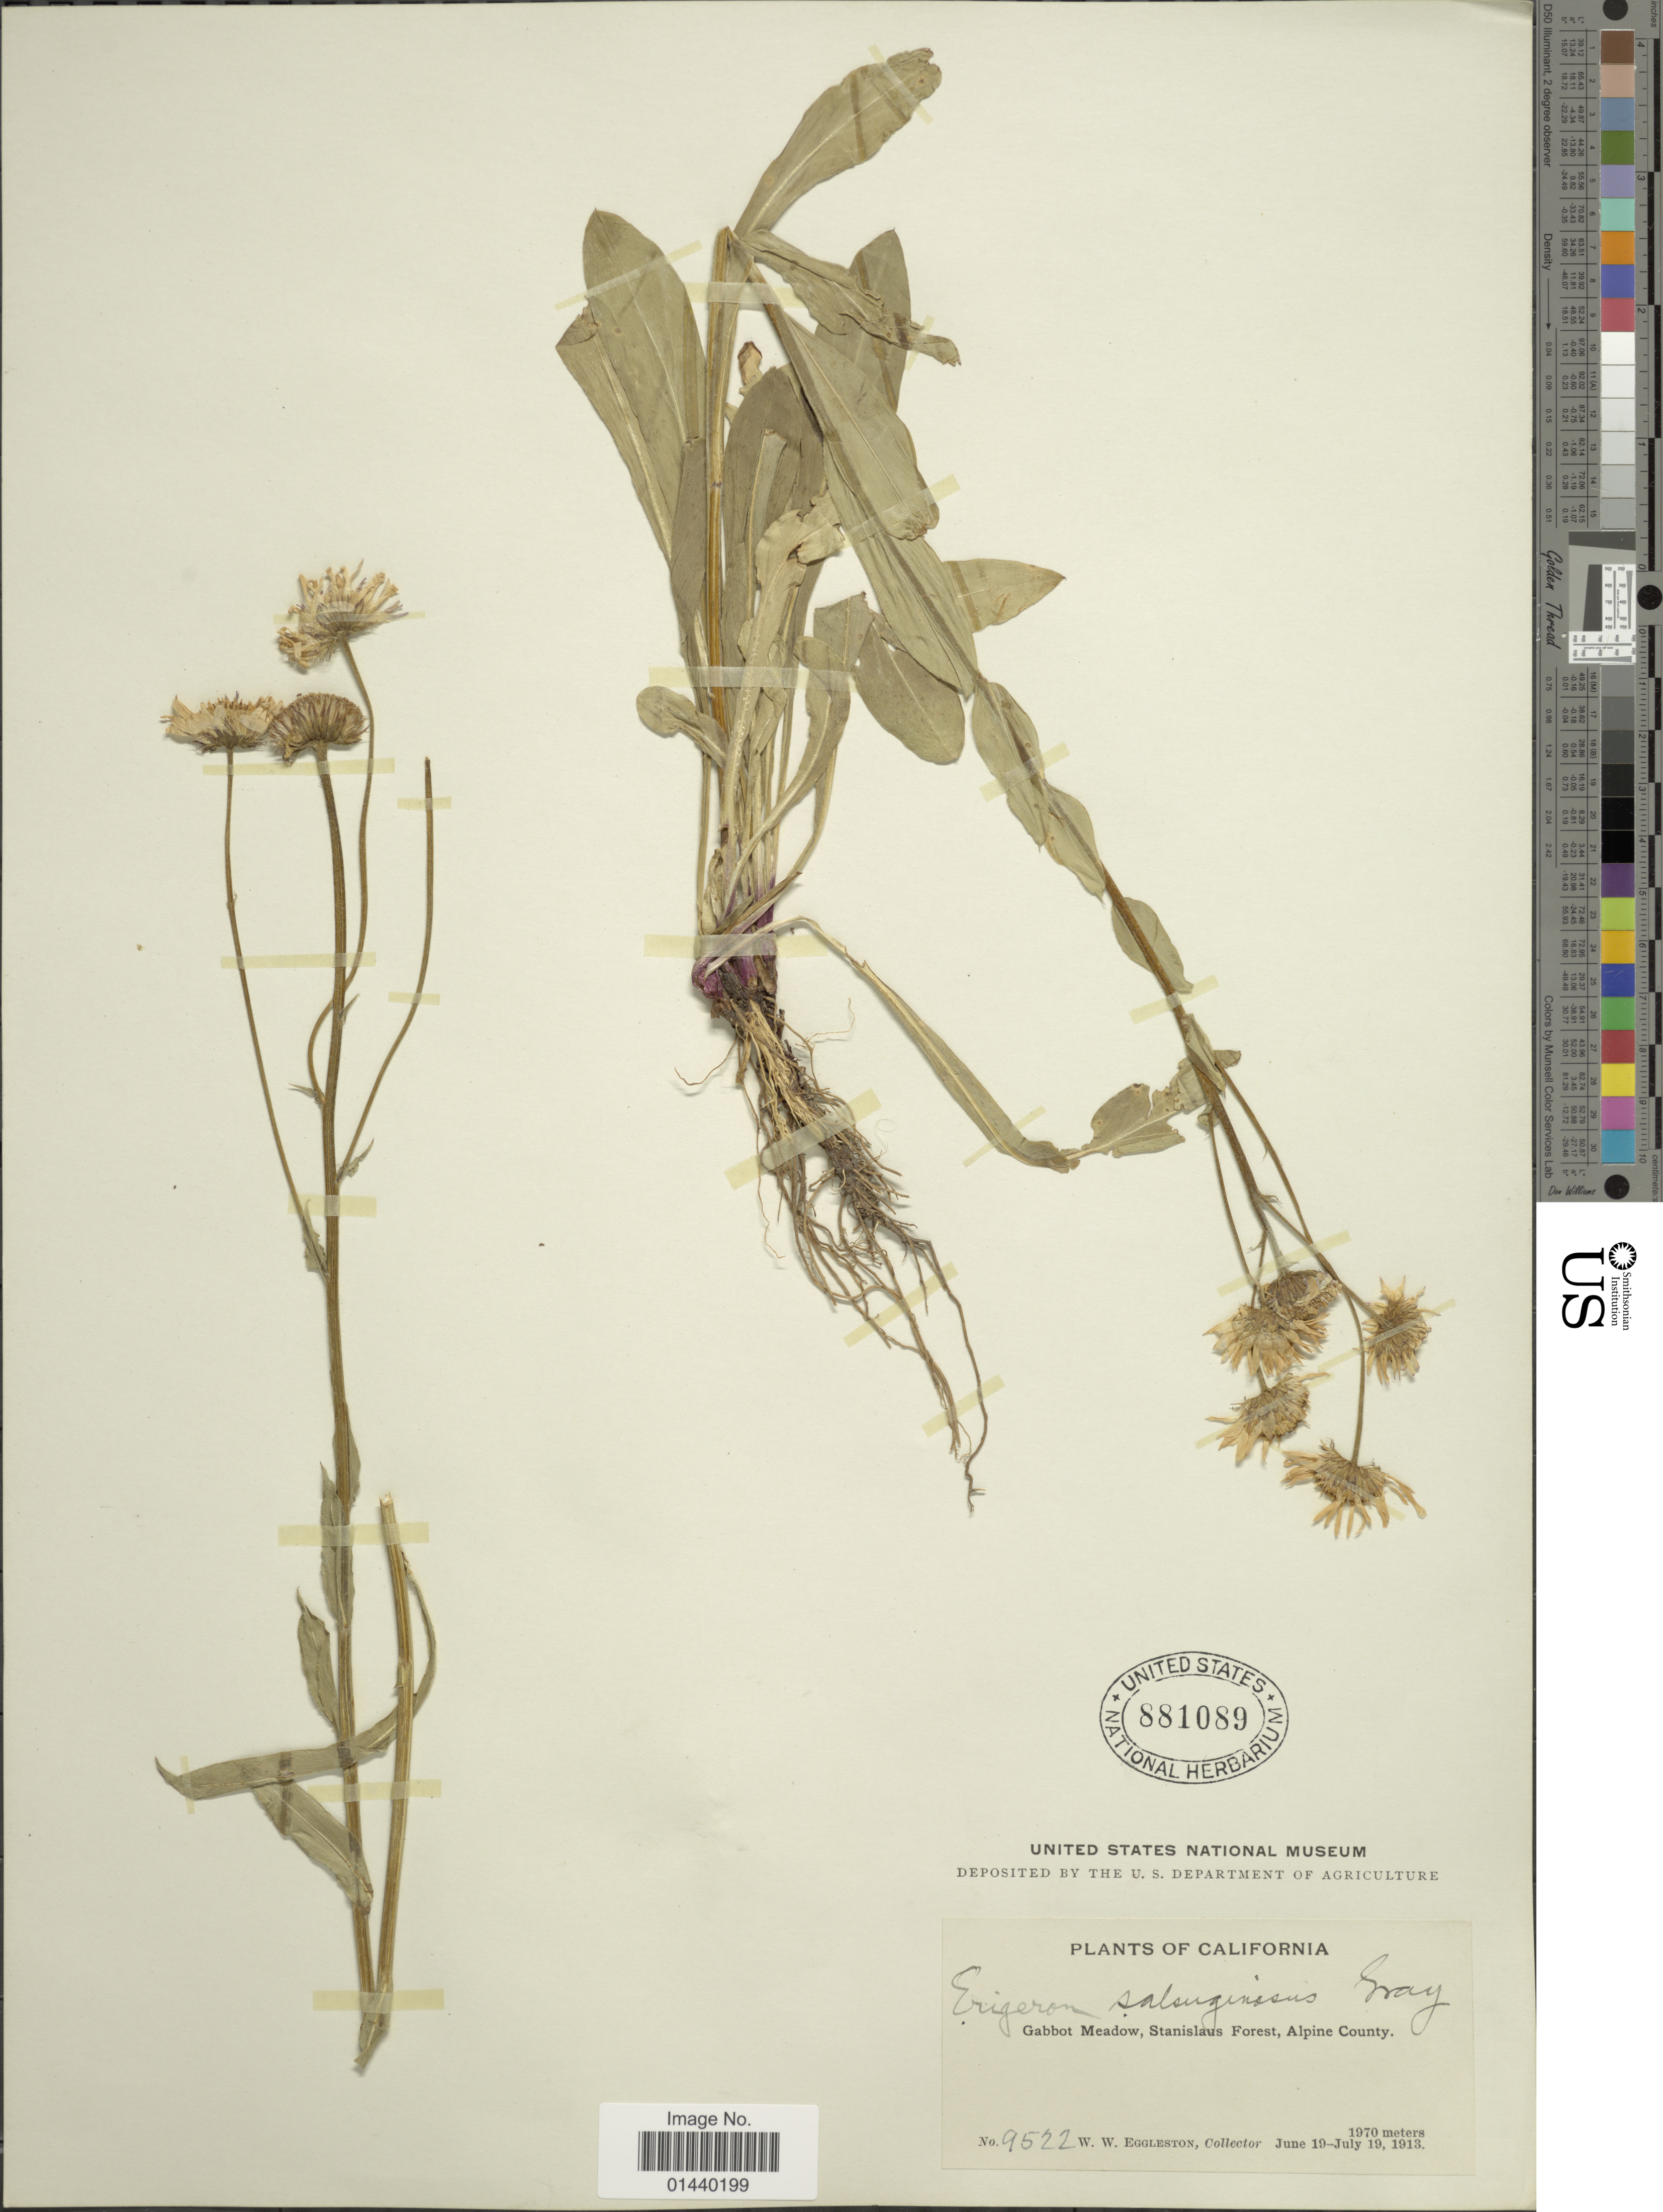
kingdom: Plantae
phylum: Tracheophyta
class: Magnoliopsida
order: Asterales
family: Asteraceae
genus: Erigeron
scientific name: Erigeron salsuginosus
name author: (Richardson ex R. Br.) A. Gray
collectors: W. W. Eggleston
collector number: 9522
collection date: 1913-06-19/1913-07-19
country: United States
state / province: California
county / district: Alpine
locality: Gabbot Meadow, Stanislaus Forest, Alpine County.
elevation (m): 1970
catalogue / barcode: US 881089